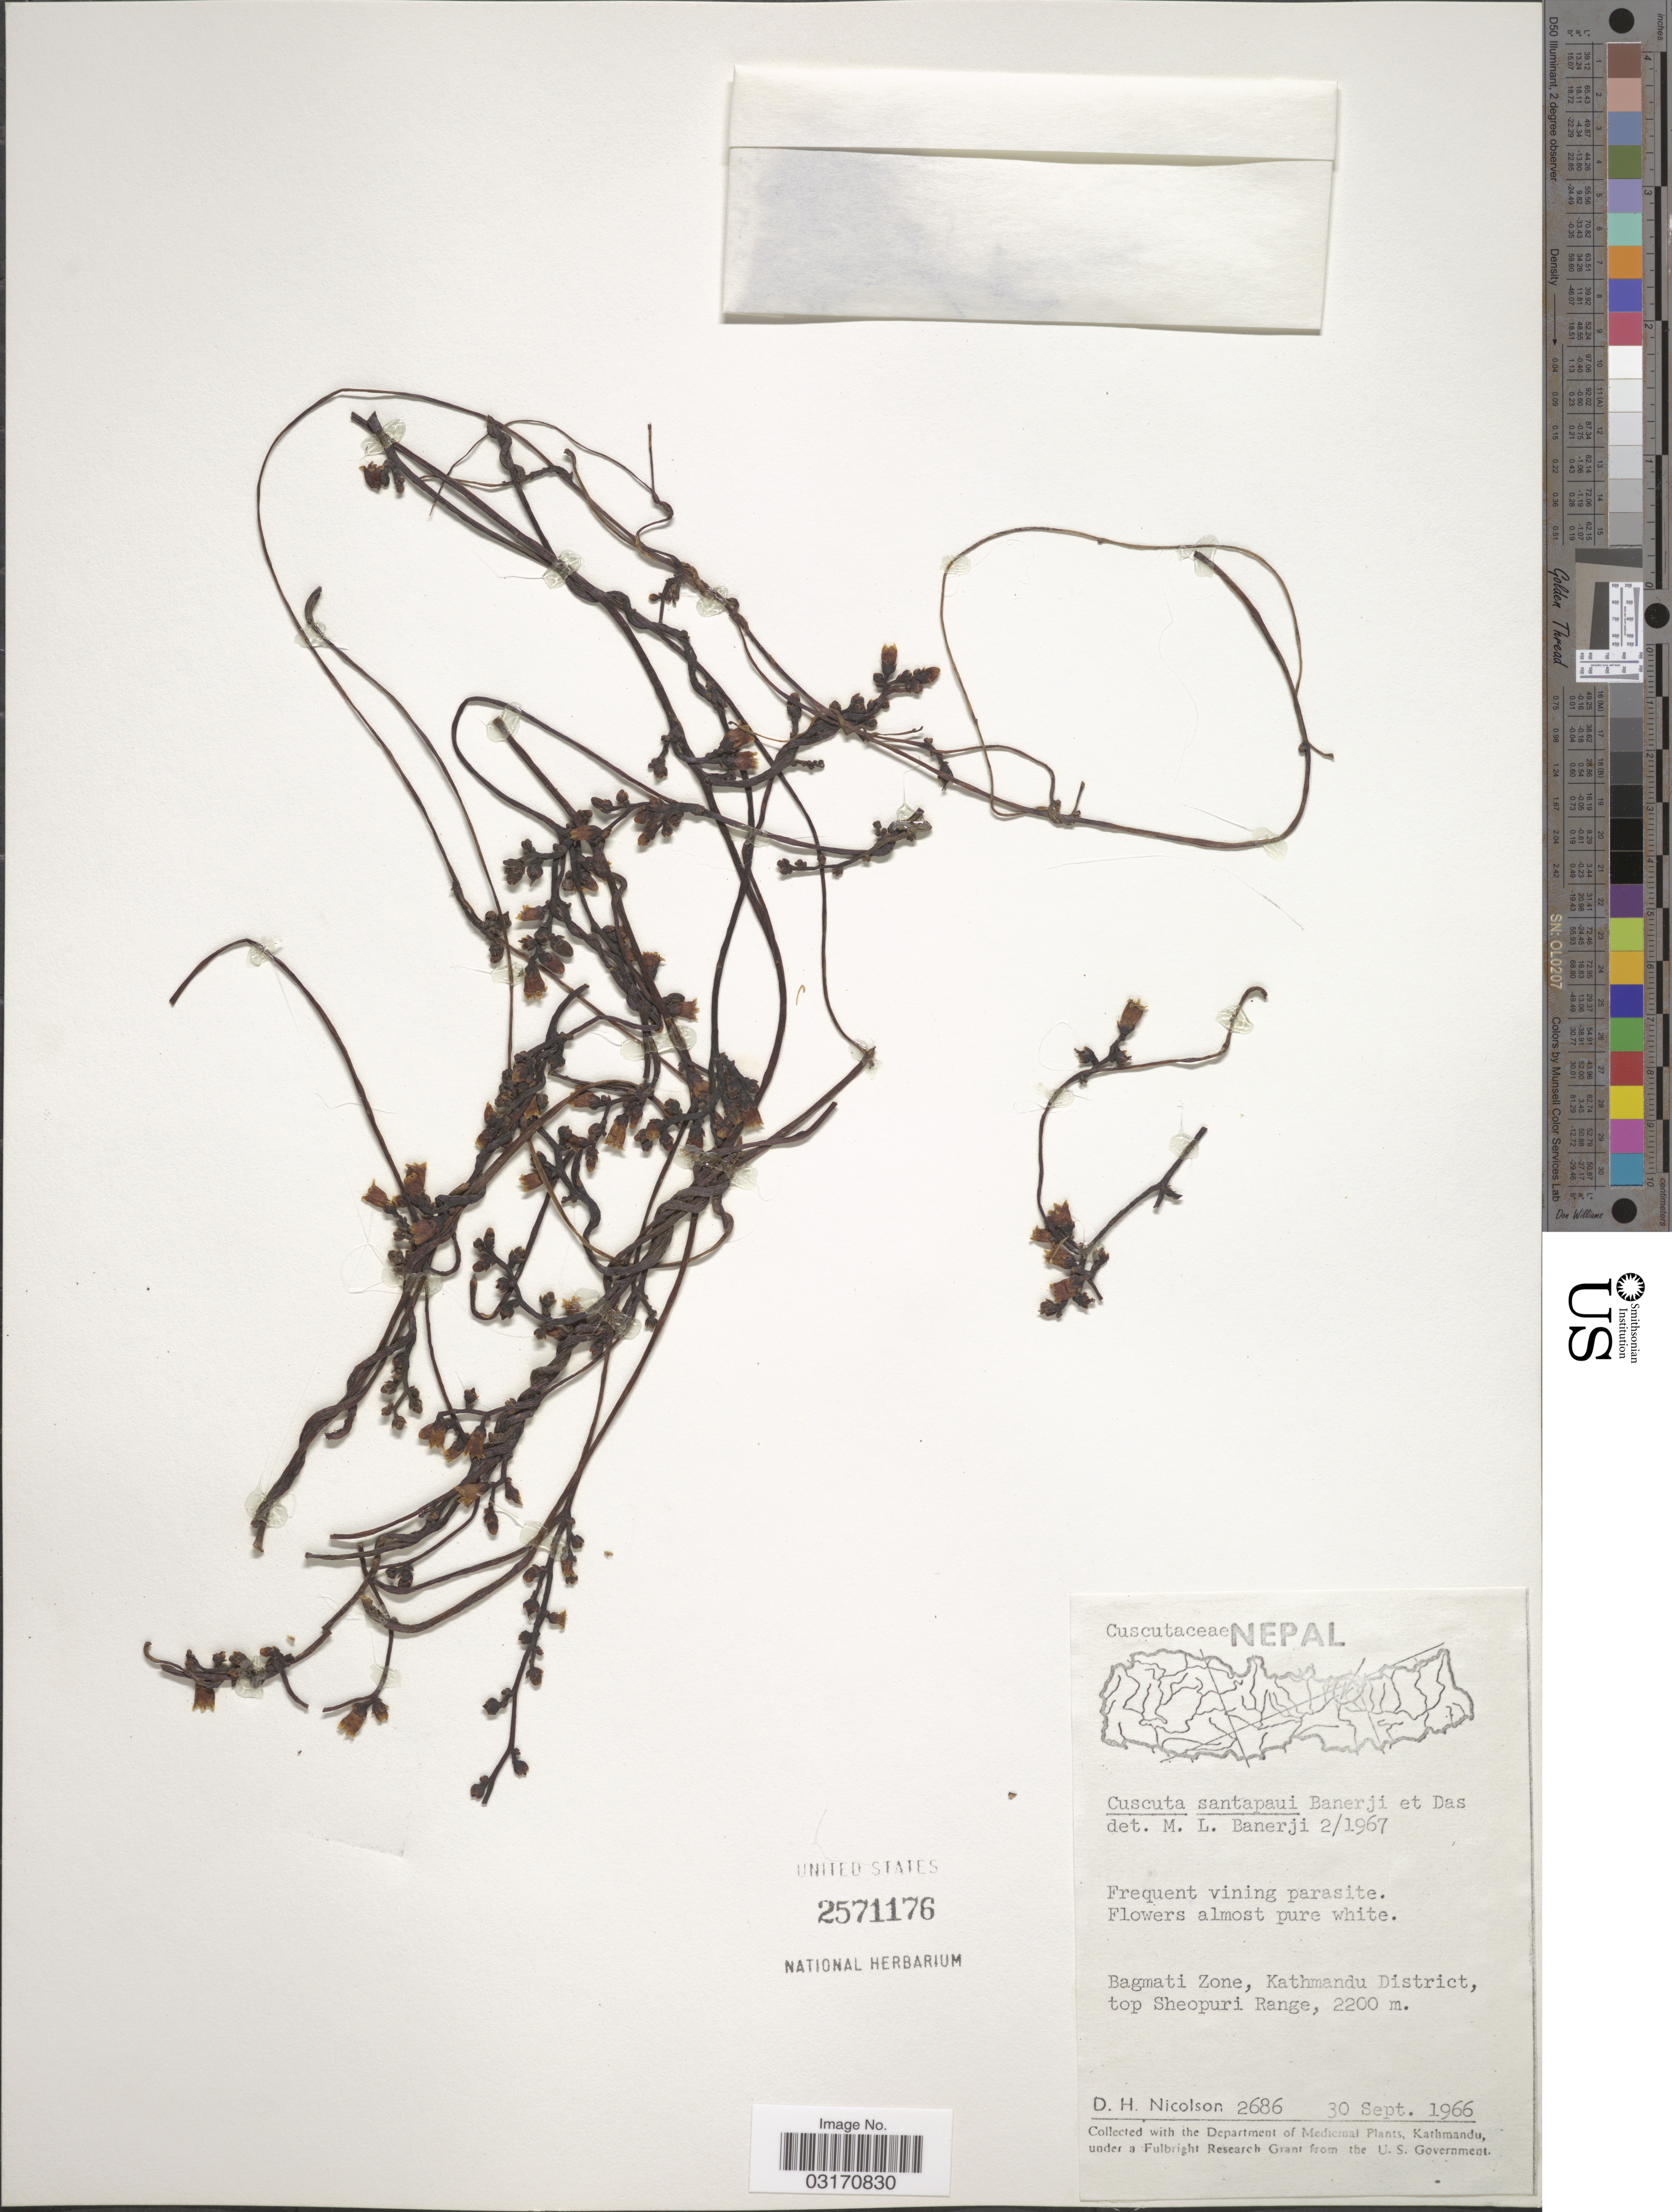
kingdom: Plantae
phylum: Tracheophyta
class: Magnoliopsida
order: Solanales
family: Convolvulaceae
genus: Cuscuta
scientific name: Cuscuta santapaui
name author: Banerji & S. Das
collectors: D. H. Nicolson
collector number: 2686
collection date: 1966-09-30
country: Nepal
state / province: Bagmati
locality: Bagmati Zone, Kathmandu District, top Sheopuri Range.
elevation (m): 2200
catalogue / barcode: US 2571176